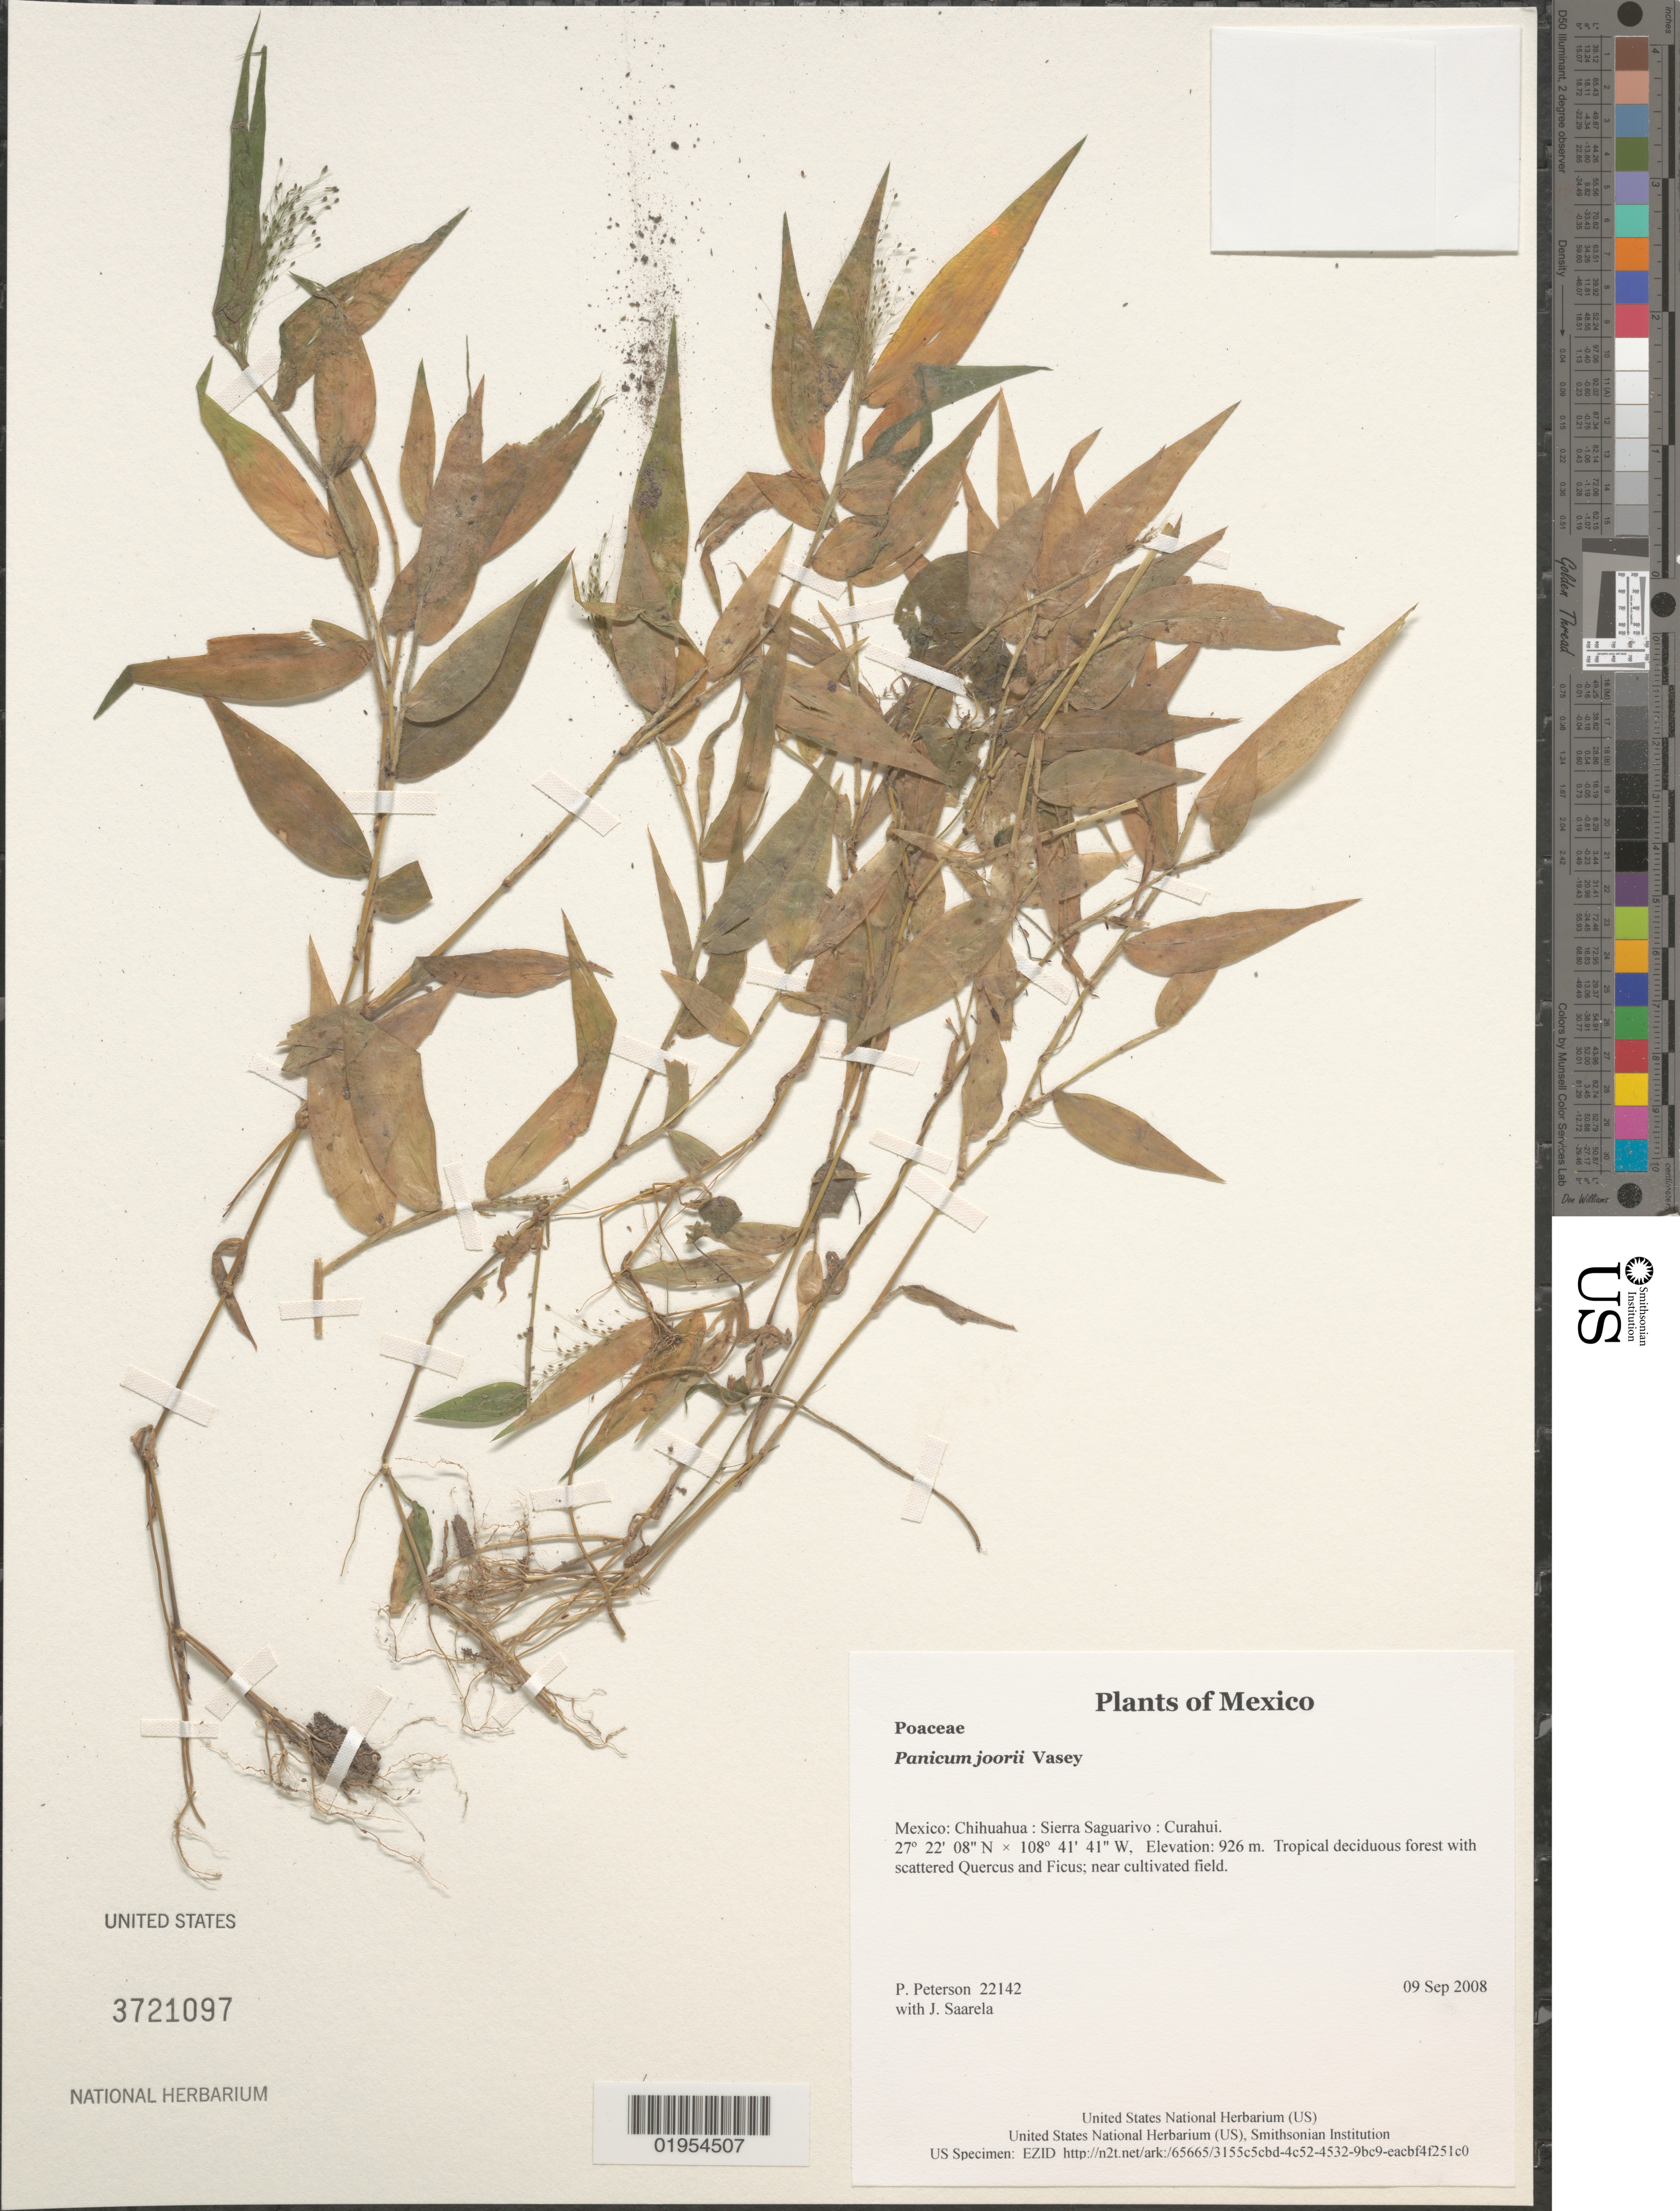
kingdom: Plantae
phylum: Tracheophyta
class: Liliopsida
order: Poales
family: Poaceae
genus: Panicum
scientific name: Panicum sp.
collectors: P. M. Peterson & J. Saarela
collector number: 22142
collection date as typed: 09 Sep 2008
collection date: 2008-09-09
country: Mexico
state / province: Chihuahua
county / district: Sierra Saguarivo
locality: Curahui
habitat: Tropical deciduous forest with scattered Quercus and Ficus; near cultivated field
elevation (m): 926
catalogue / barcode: US 3721097